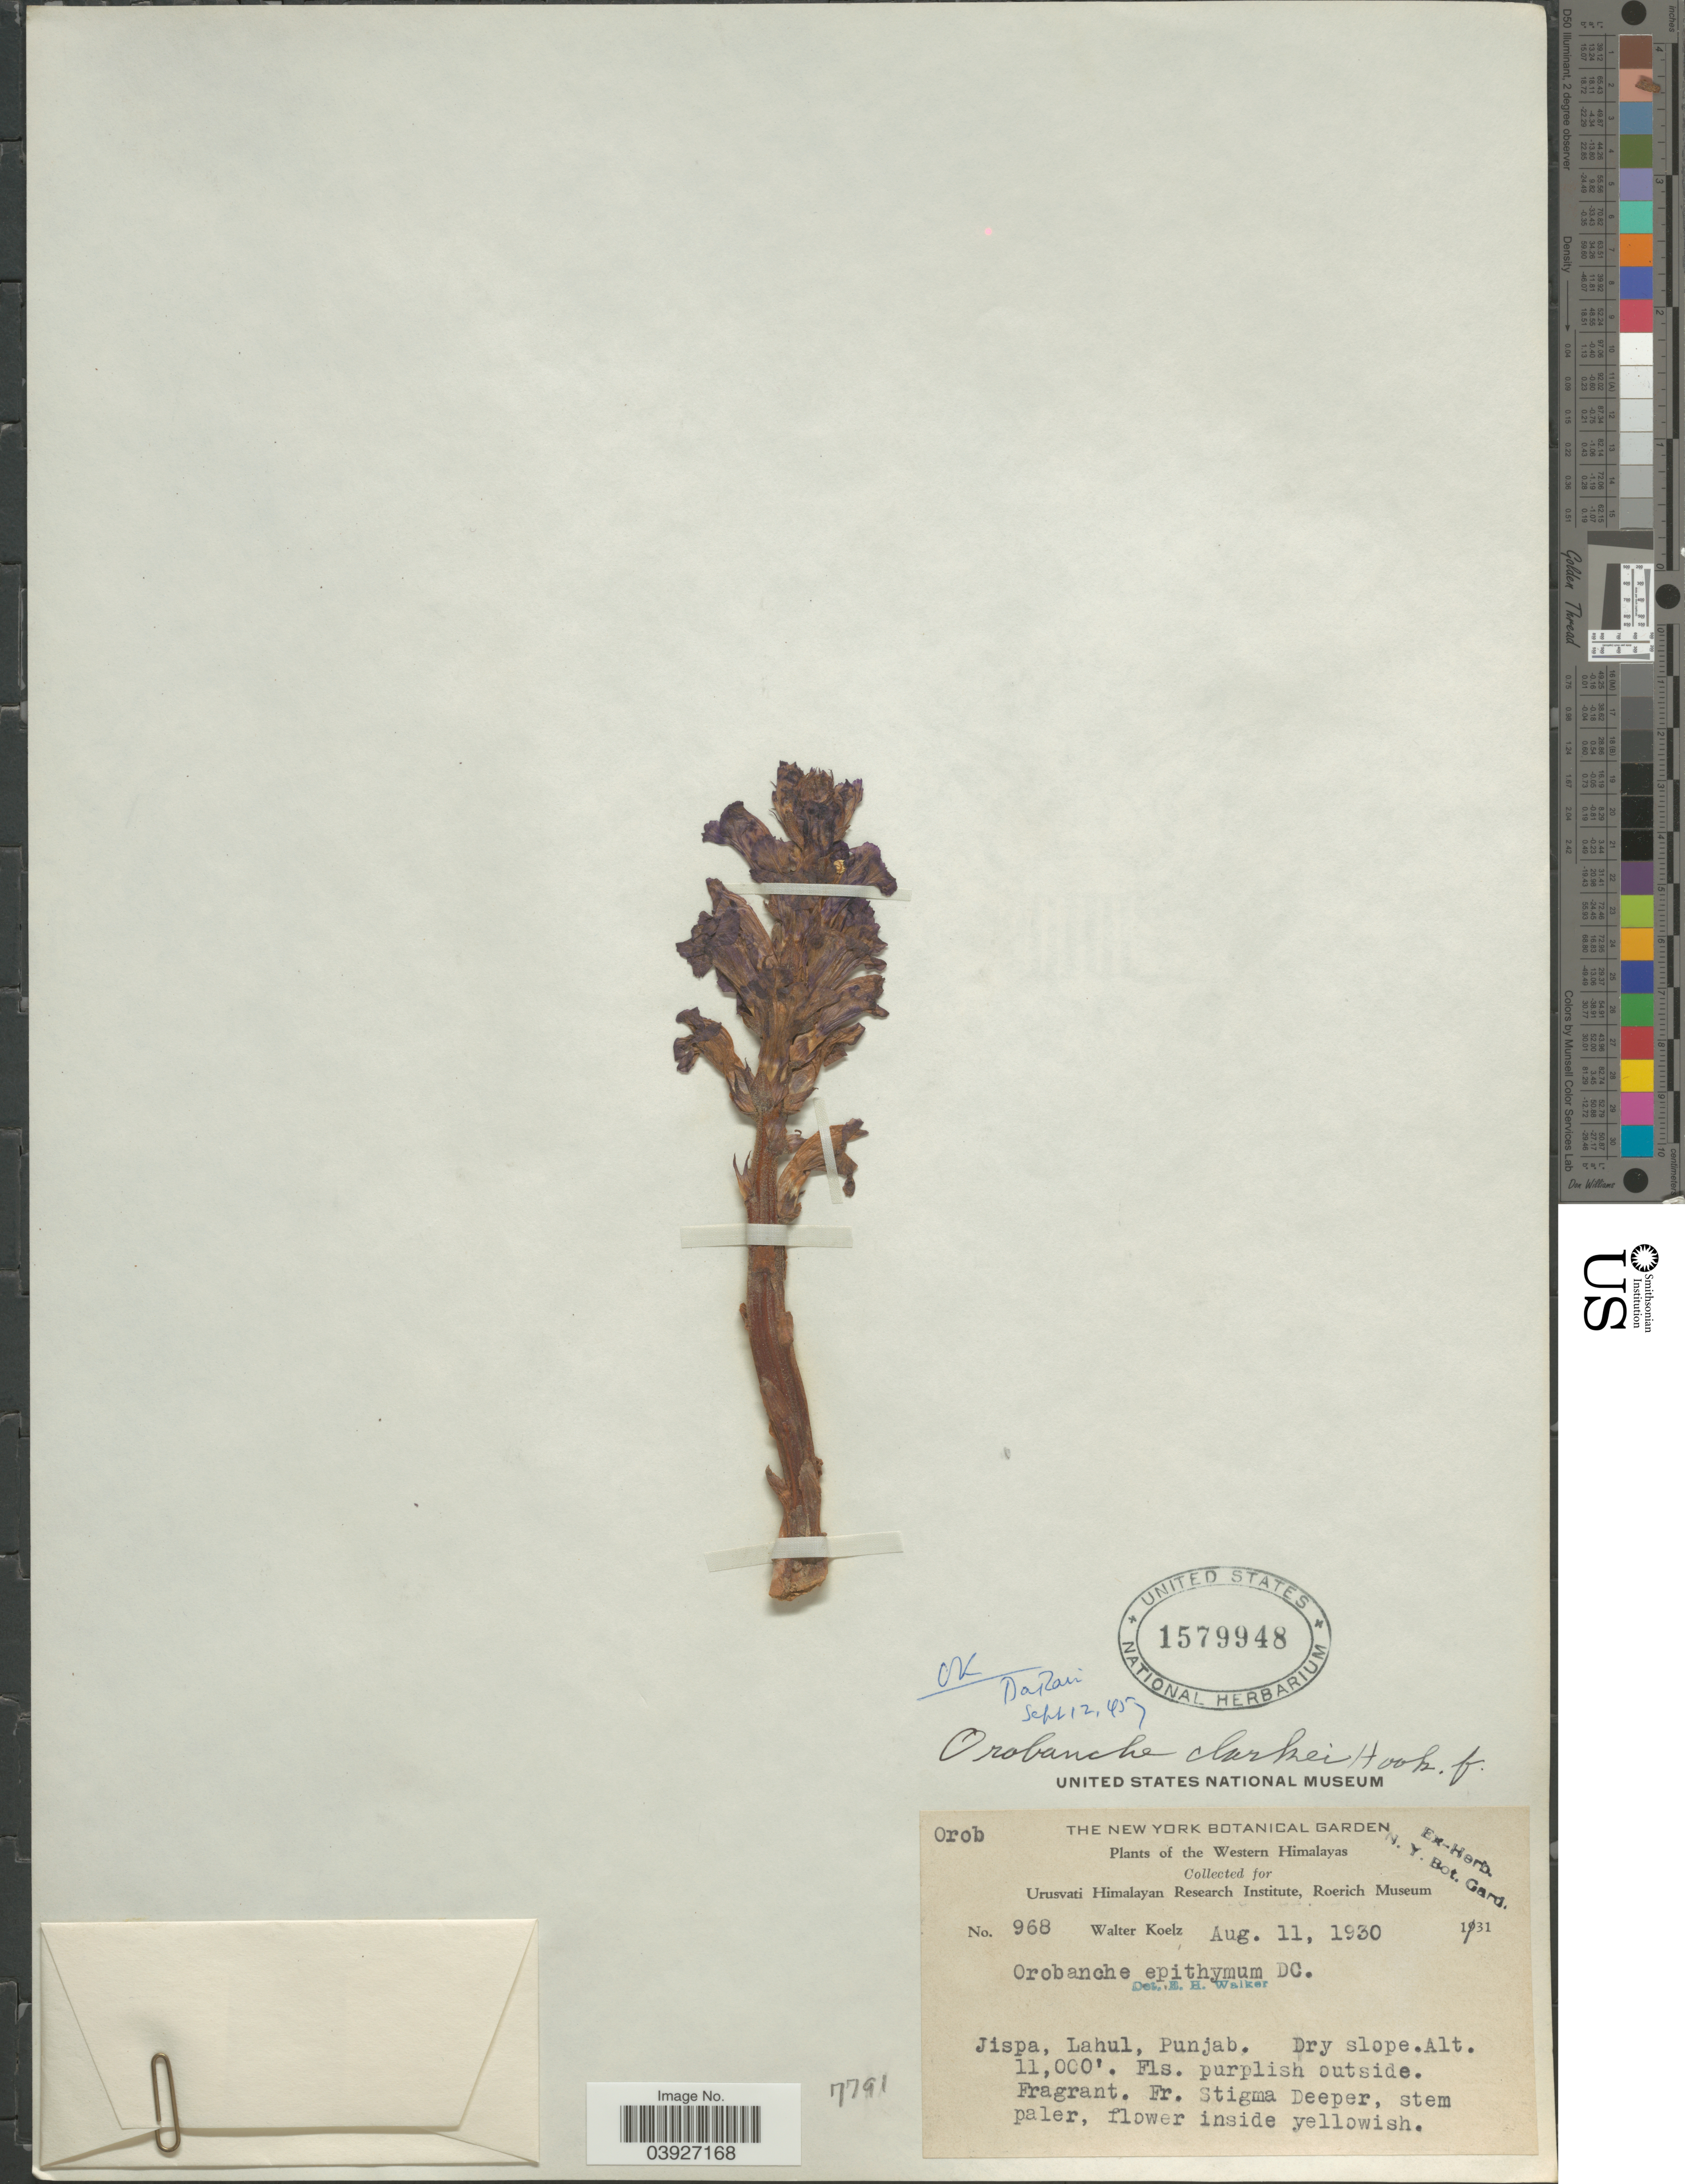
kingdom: Plantae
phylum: Tracheophyta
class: Magnoliopsida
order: Lamiales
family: Orobanchaceae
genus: Orobanche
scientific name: Orobanche clarkei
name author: Hook. f.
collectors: W. N. Koelz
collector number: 968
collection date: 1930-08-11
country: India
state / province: Punjab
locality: Western Himalayas. Jispa, Lahul, Punjab.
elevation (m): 3353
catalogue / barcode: US 1579948